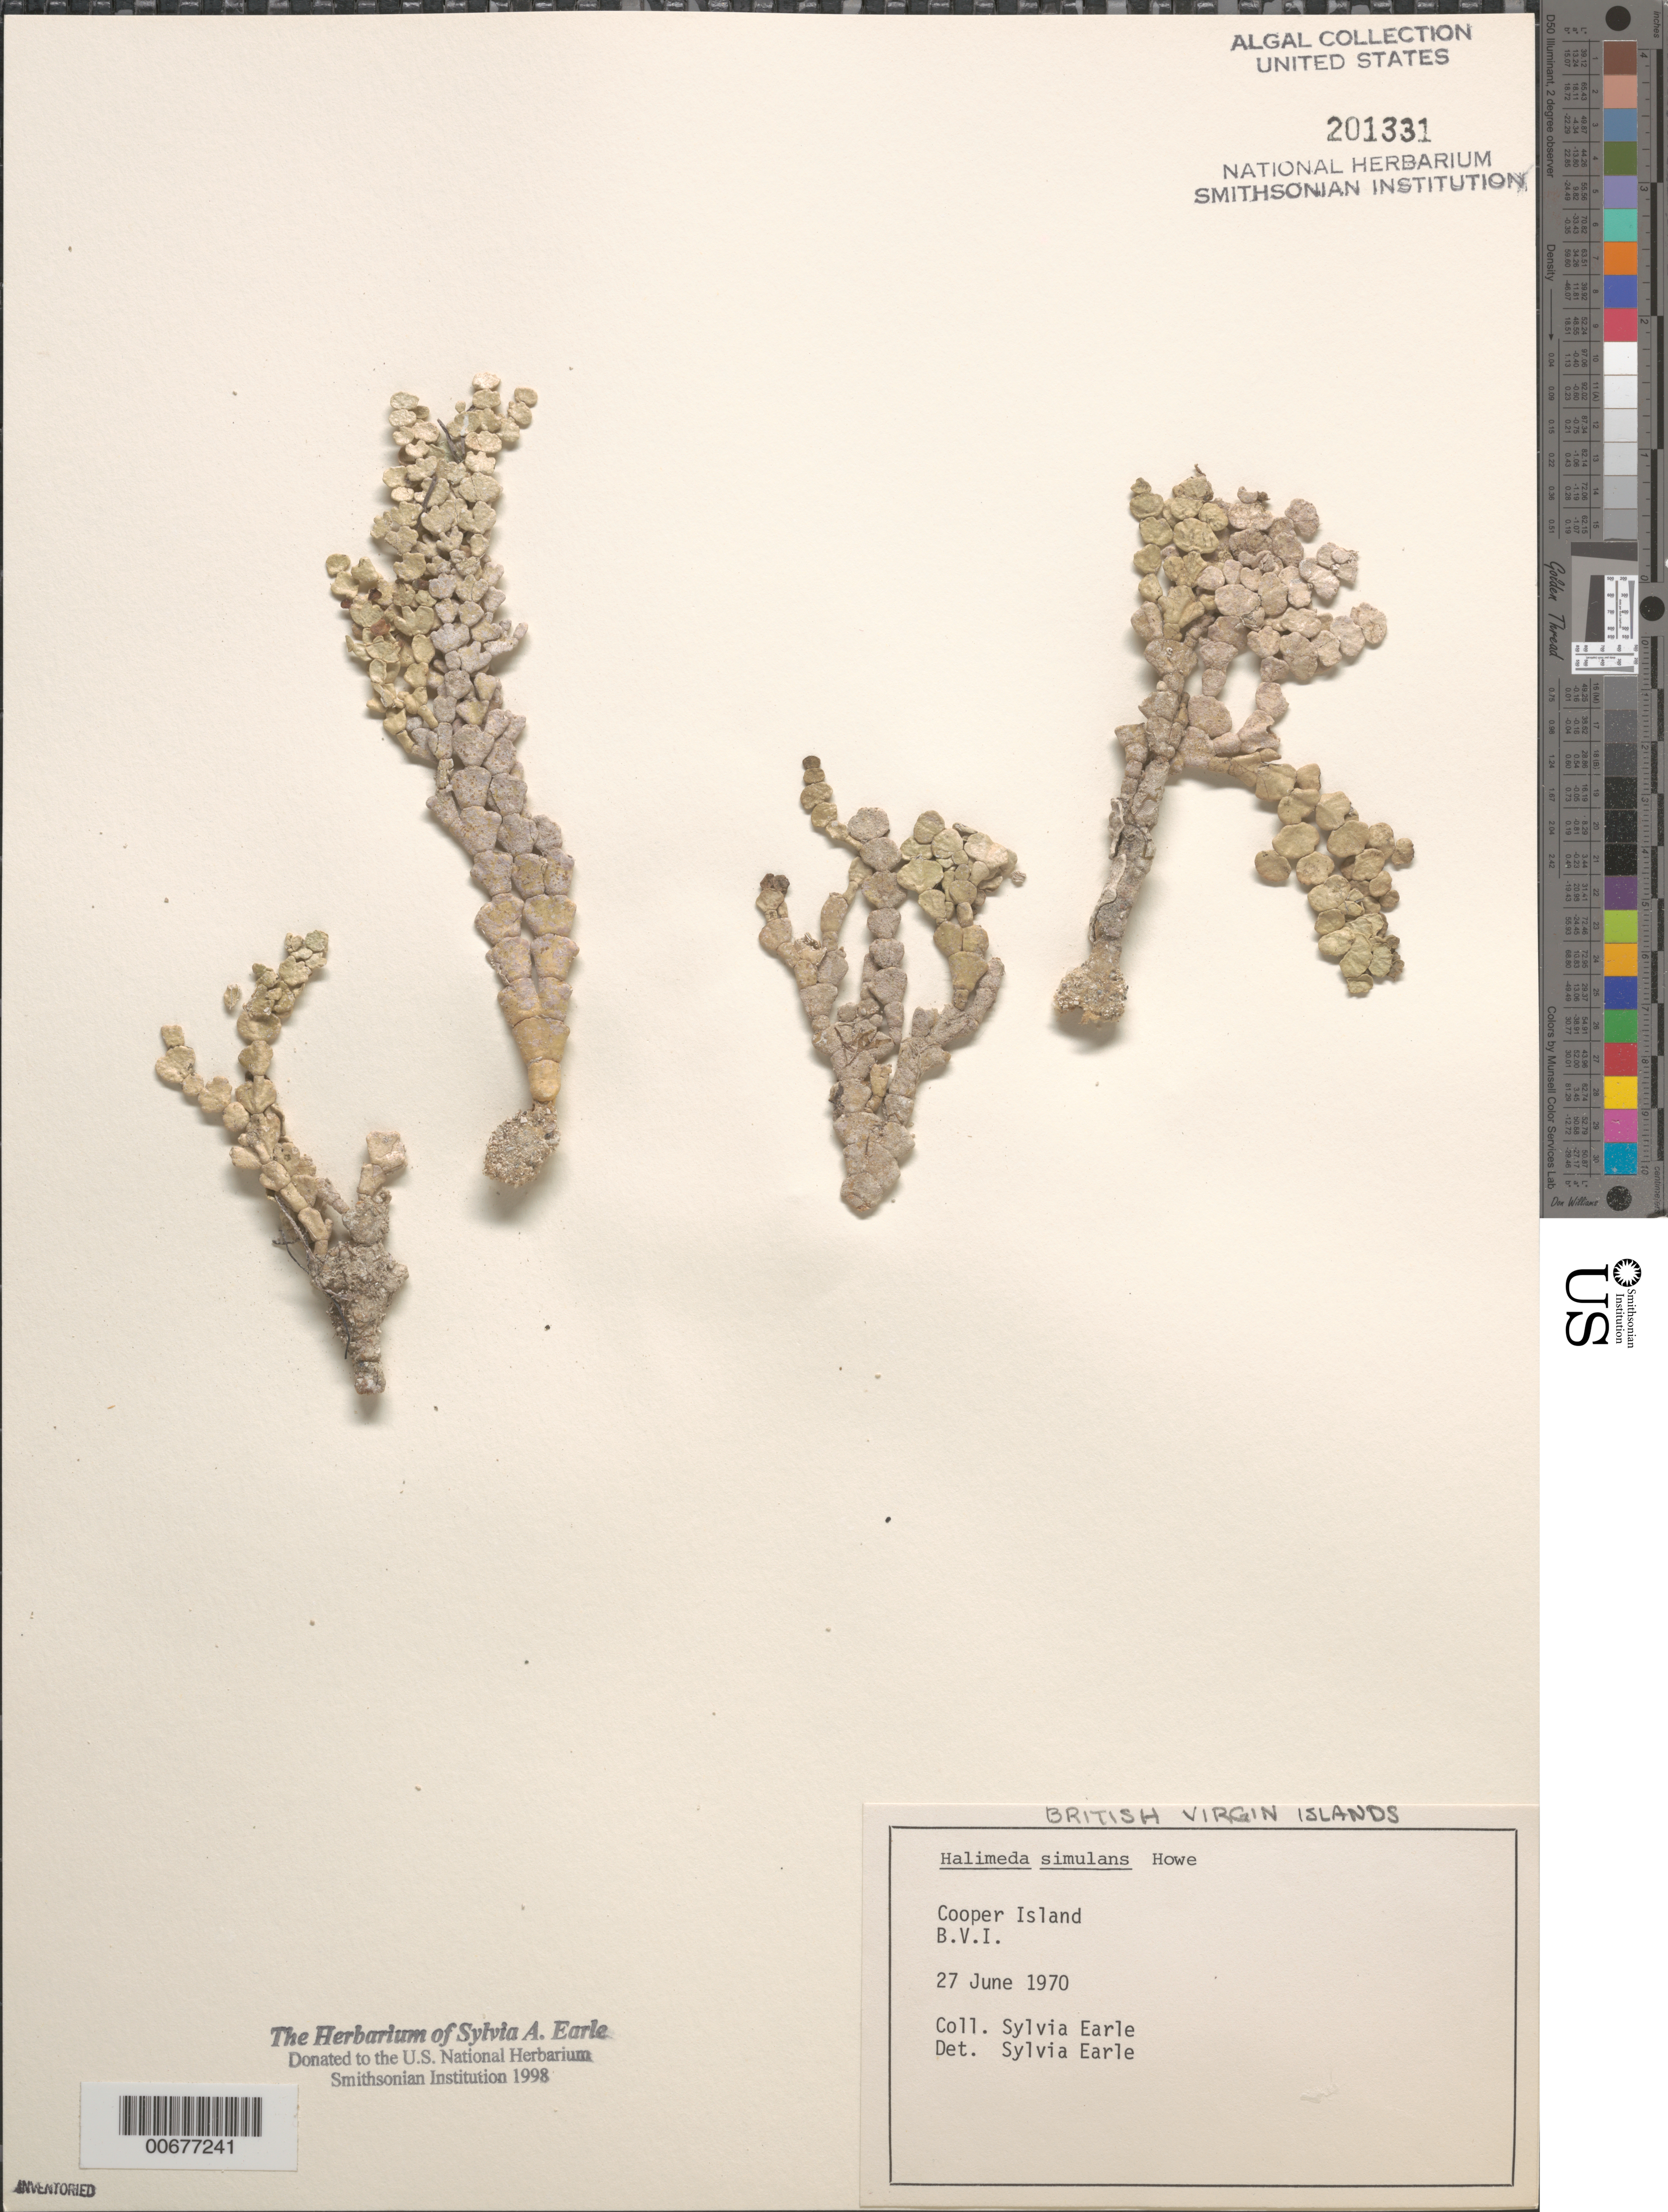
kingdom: Plantae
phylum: Chlorophyta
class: Ulvophyceae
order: Bryopsidales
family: Halimedaceae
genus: Halimeda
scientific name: Halimeda simulans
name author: M. Howe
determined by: Earle, S. A.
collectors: S. A. Earle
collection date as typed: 27 Jun 1970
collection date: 1970-06-27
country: British Virgin Islands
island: Cooper Island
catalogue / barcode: US 201331